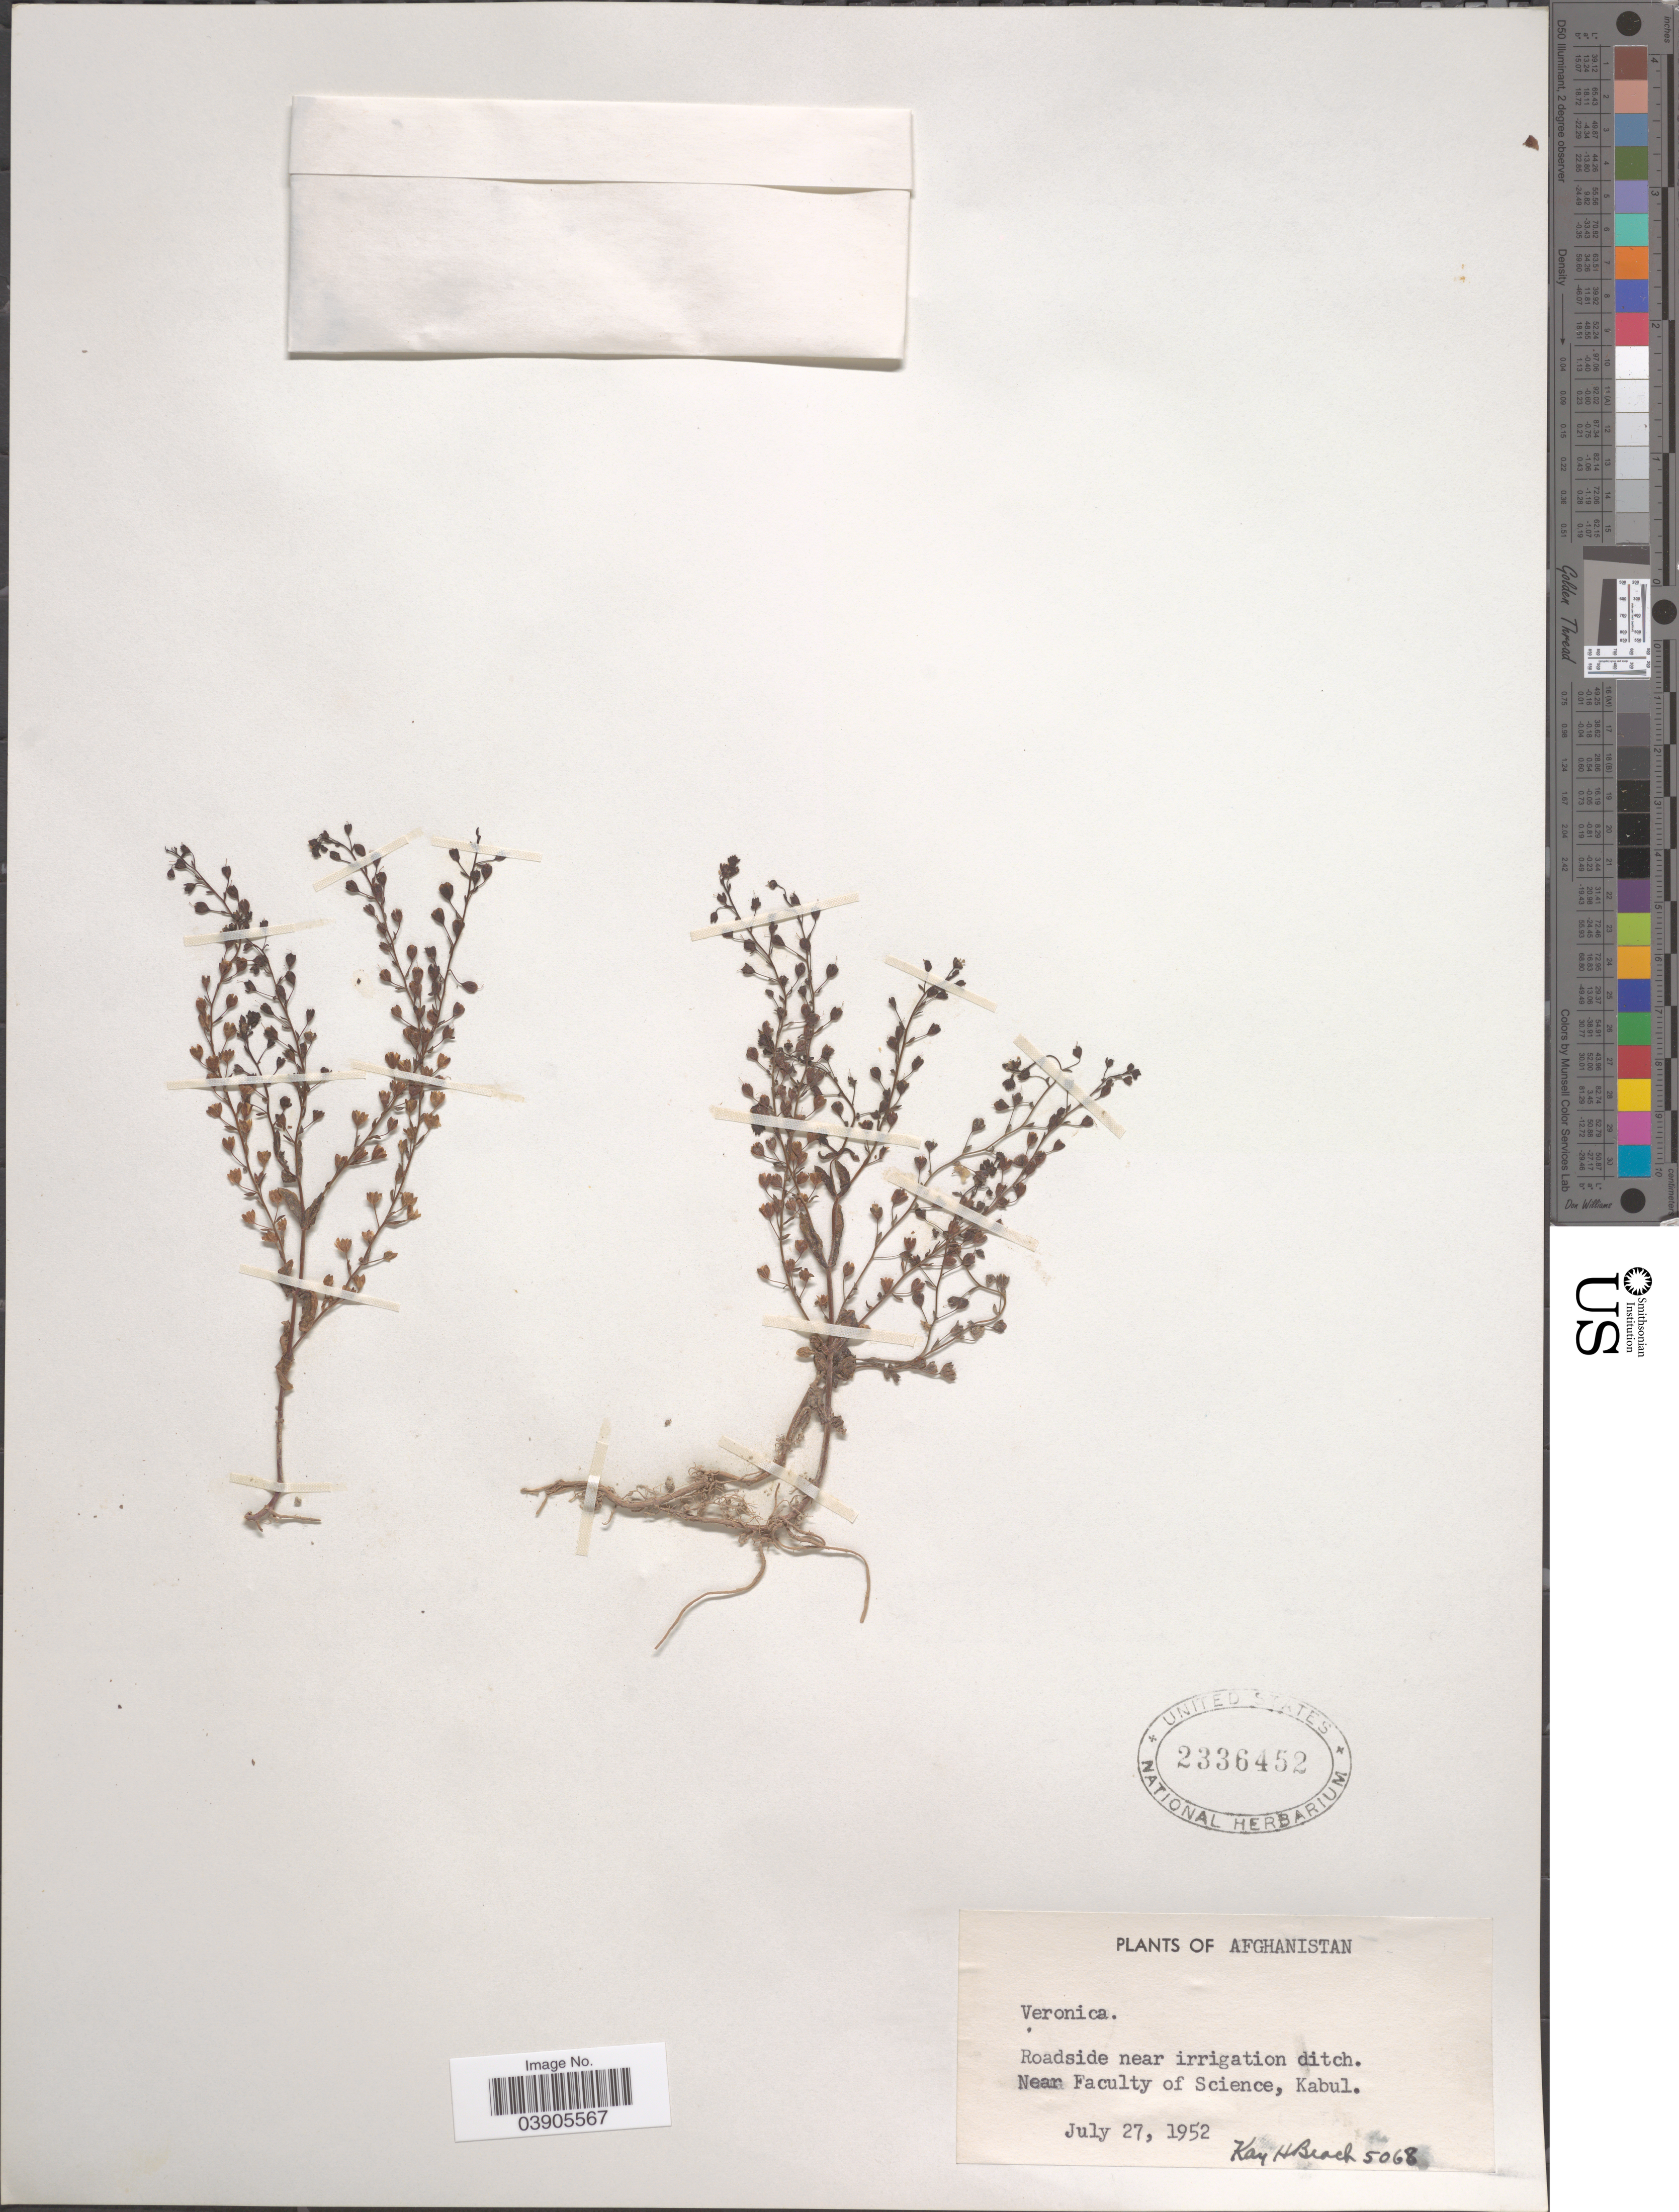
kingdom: Plantae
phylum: Tracheophyta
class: Magnoliopsida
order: Lamiales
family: Plantaginaceae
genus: Veronica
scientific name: Veronica anagalloides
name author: Guss.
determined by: Albach, Dirk C.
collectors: K. H. Beach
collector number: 5068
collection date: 1952-07-27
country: Afghanistan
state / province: Kabul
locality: Near Faculty of Science, Kabul.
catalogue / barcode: US 2336452